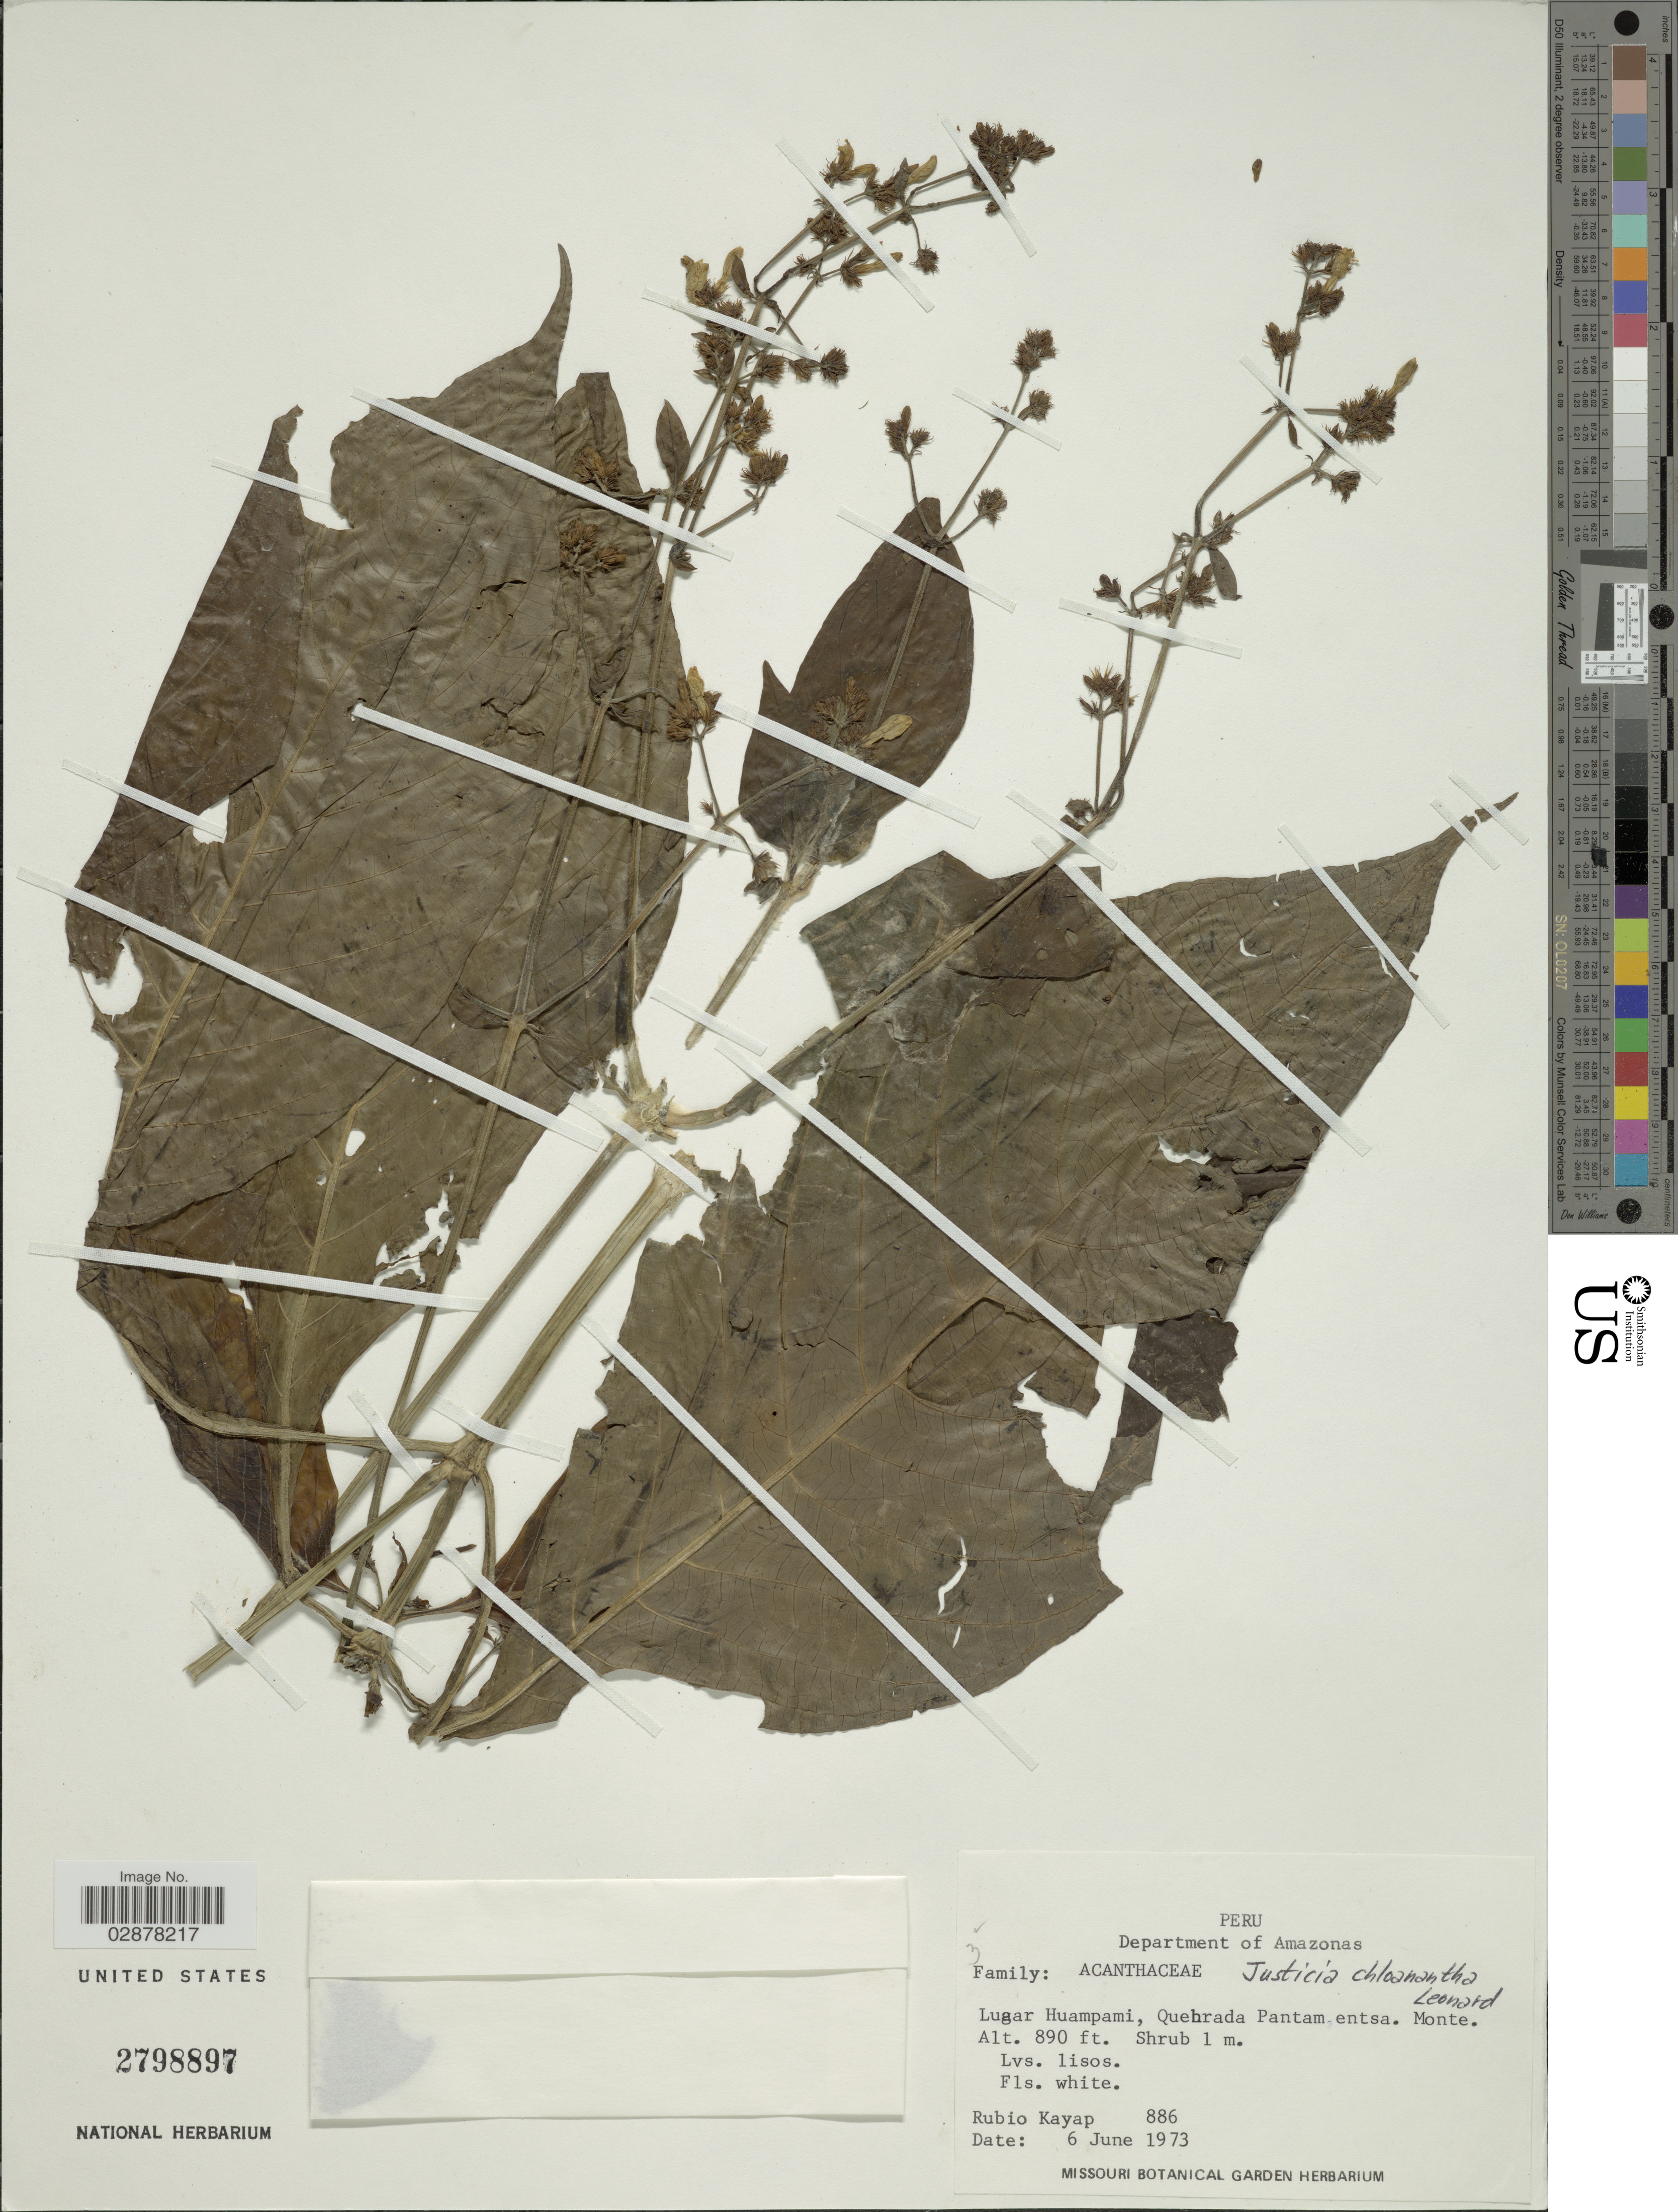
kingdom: Plantae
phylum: Tracheophyta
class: Magnoliopsida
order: Lamiales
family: Acanthaceae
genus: Justicia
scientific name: Justicia chloanantha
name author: Leonard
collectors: R. Kayap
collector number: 886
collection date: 1973-06-06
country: Peru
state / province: Amazonas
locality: Department of Amazonas, Lugar Huampami, Quebrada Pantam entsa. Monte.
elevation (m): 271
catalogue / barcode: US 2798897